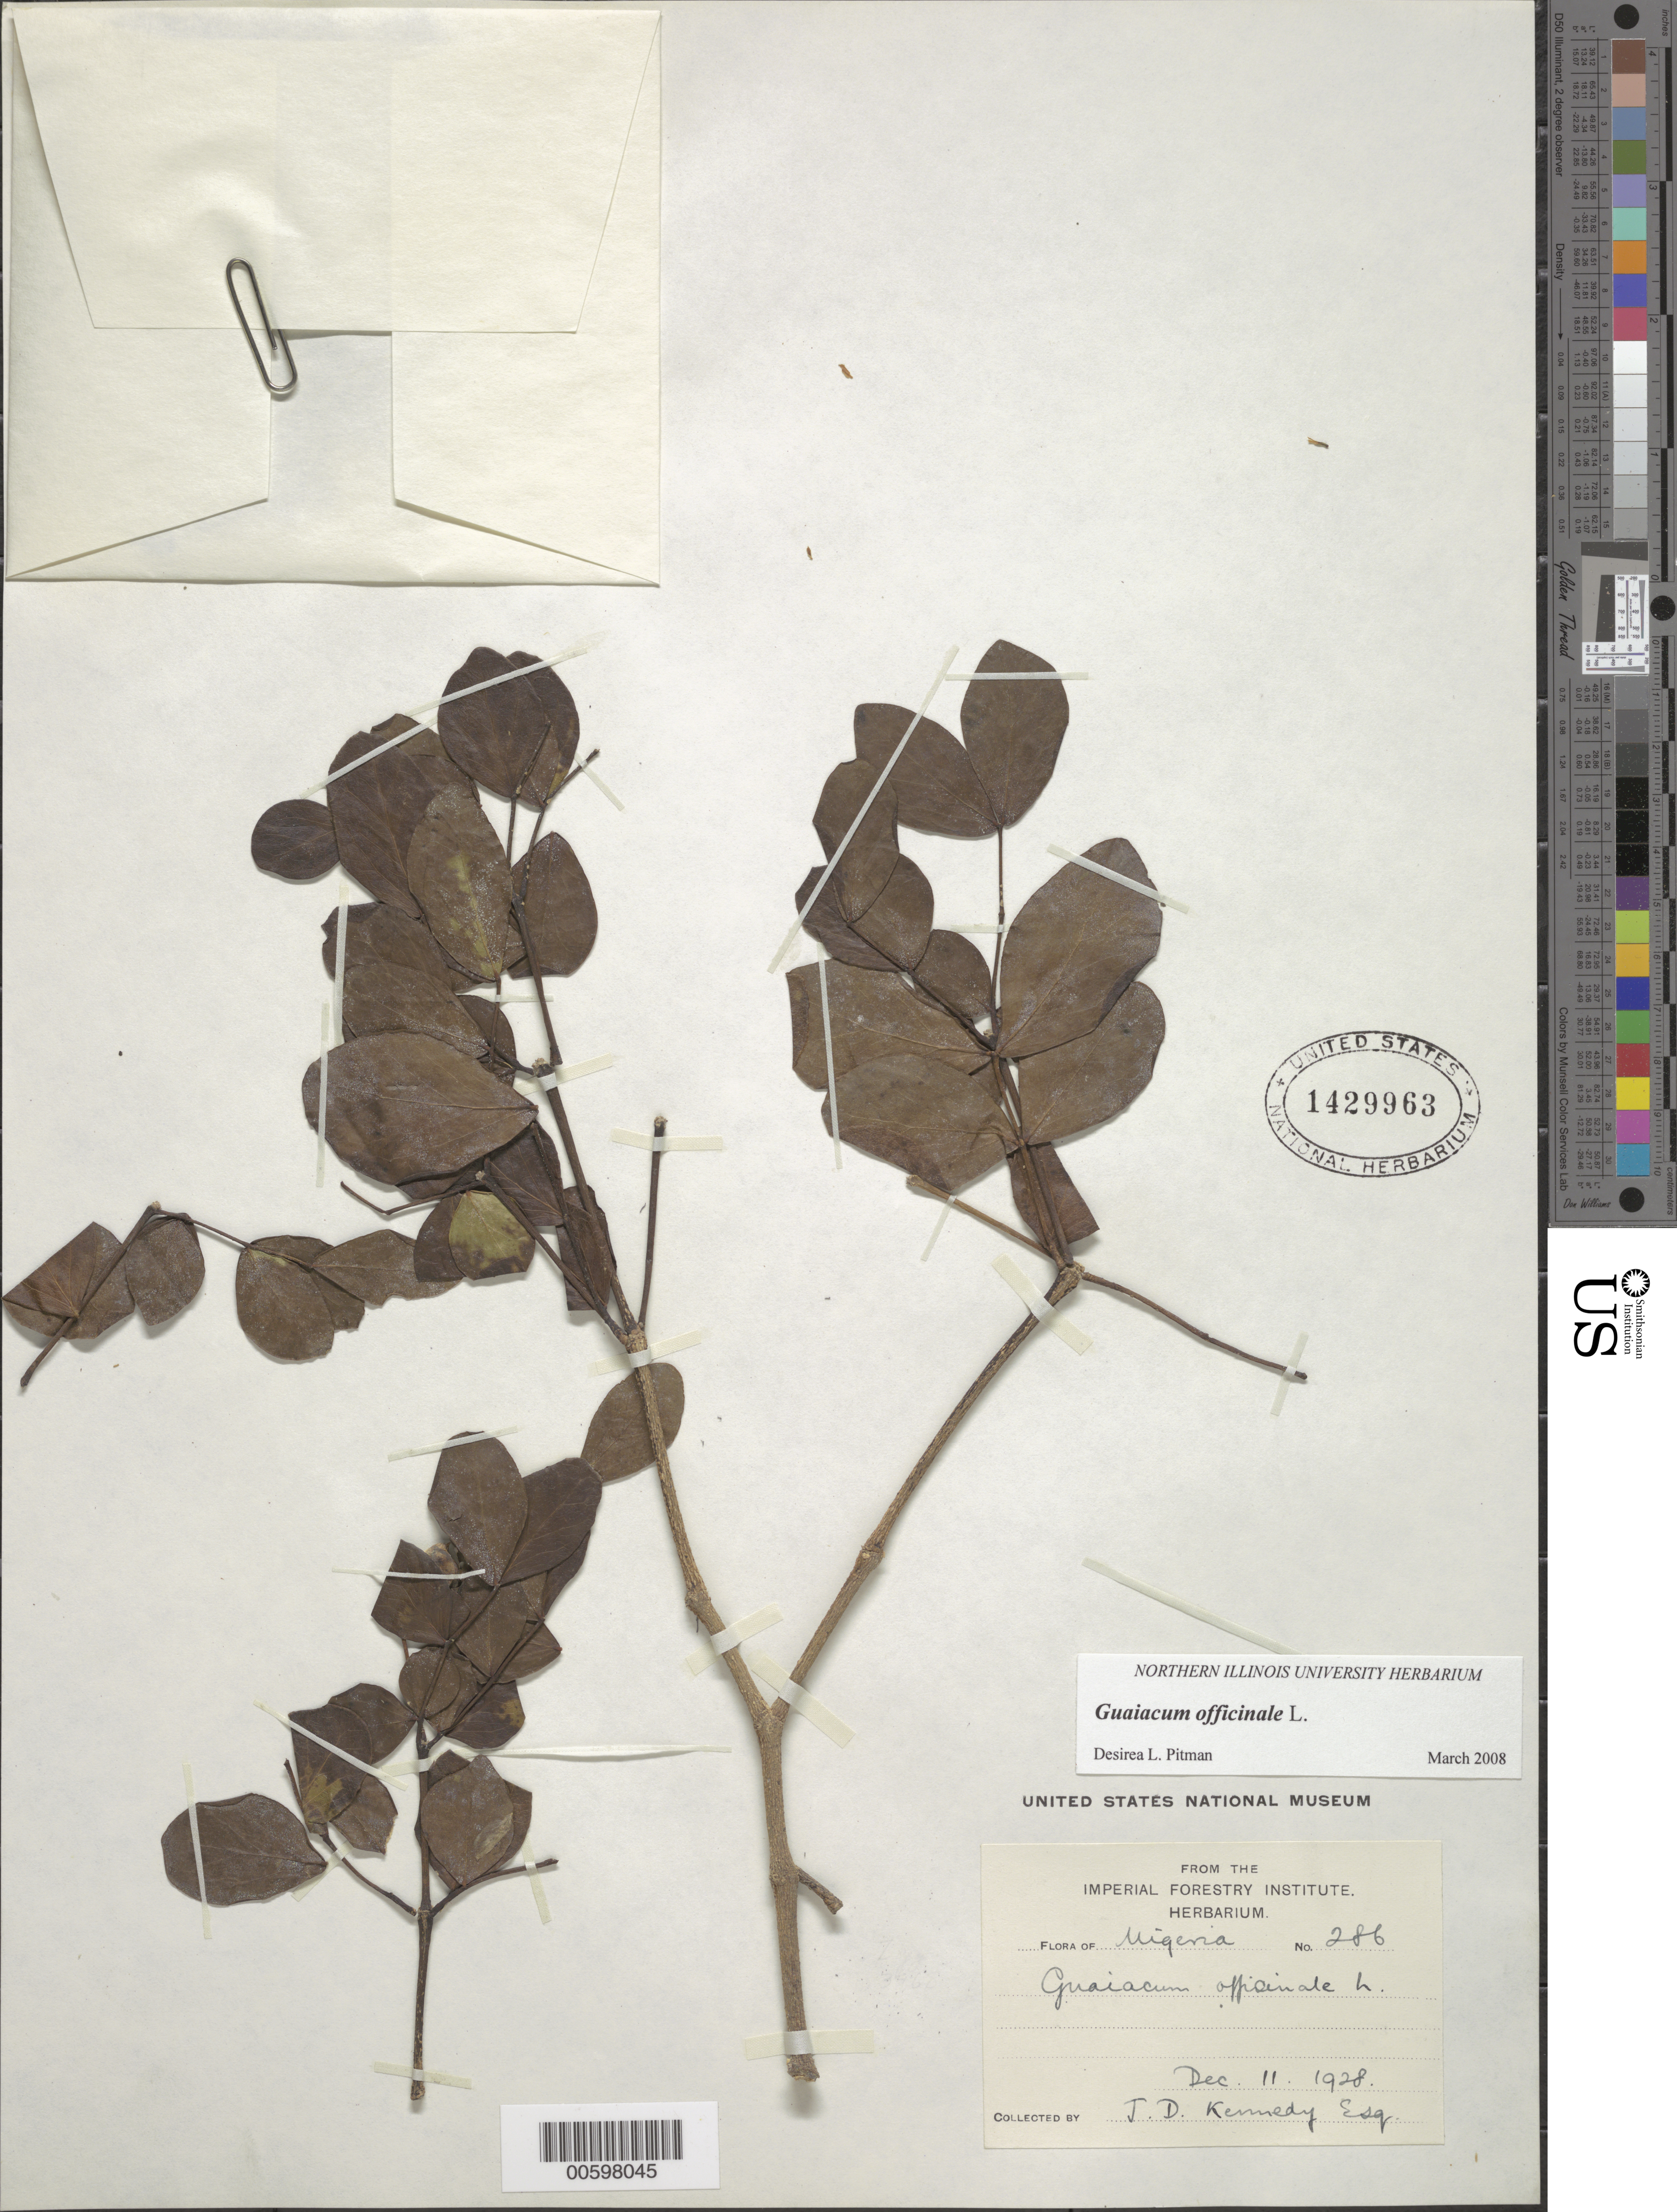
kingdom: Plantae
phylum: Tracheophyta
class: Magnoliopsida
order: Zygophyllales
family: Zygophyllaceae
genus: Guaiacum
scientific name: Guaiacum officinale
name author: L.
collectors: J. D. Kennedy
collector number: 286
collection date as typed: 11 Dec 1928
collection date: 1928-12-11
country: Nigeria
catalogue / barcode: US 1429963